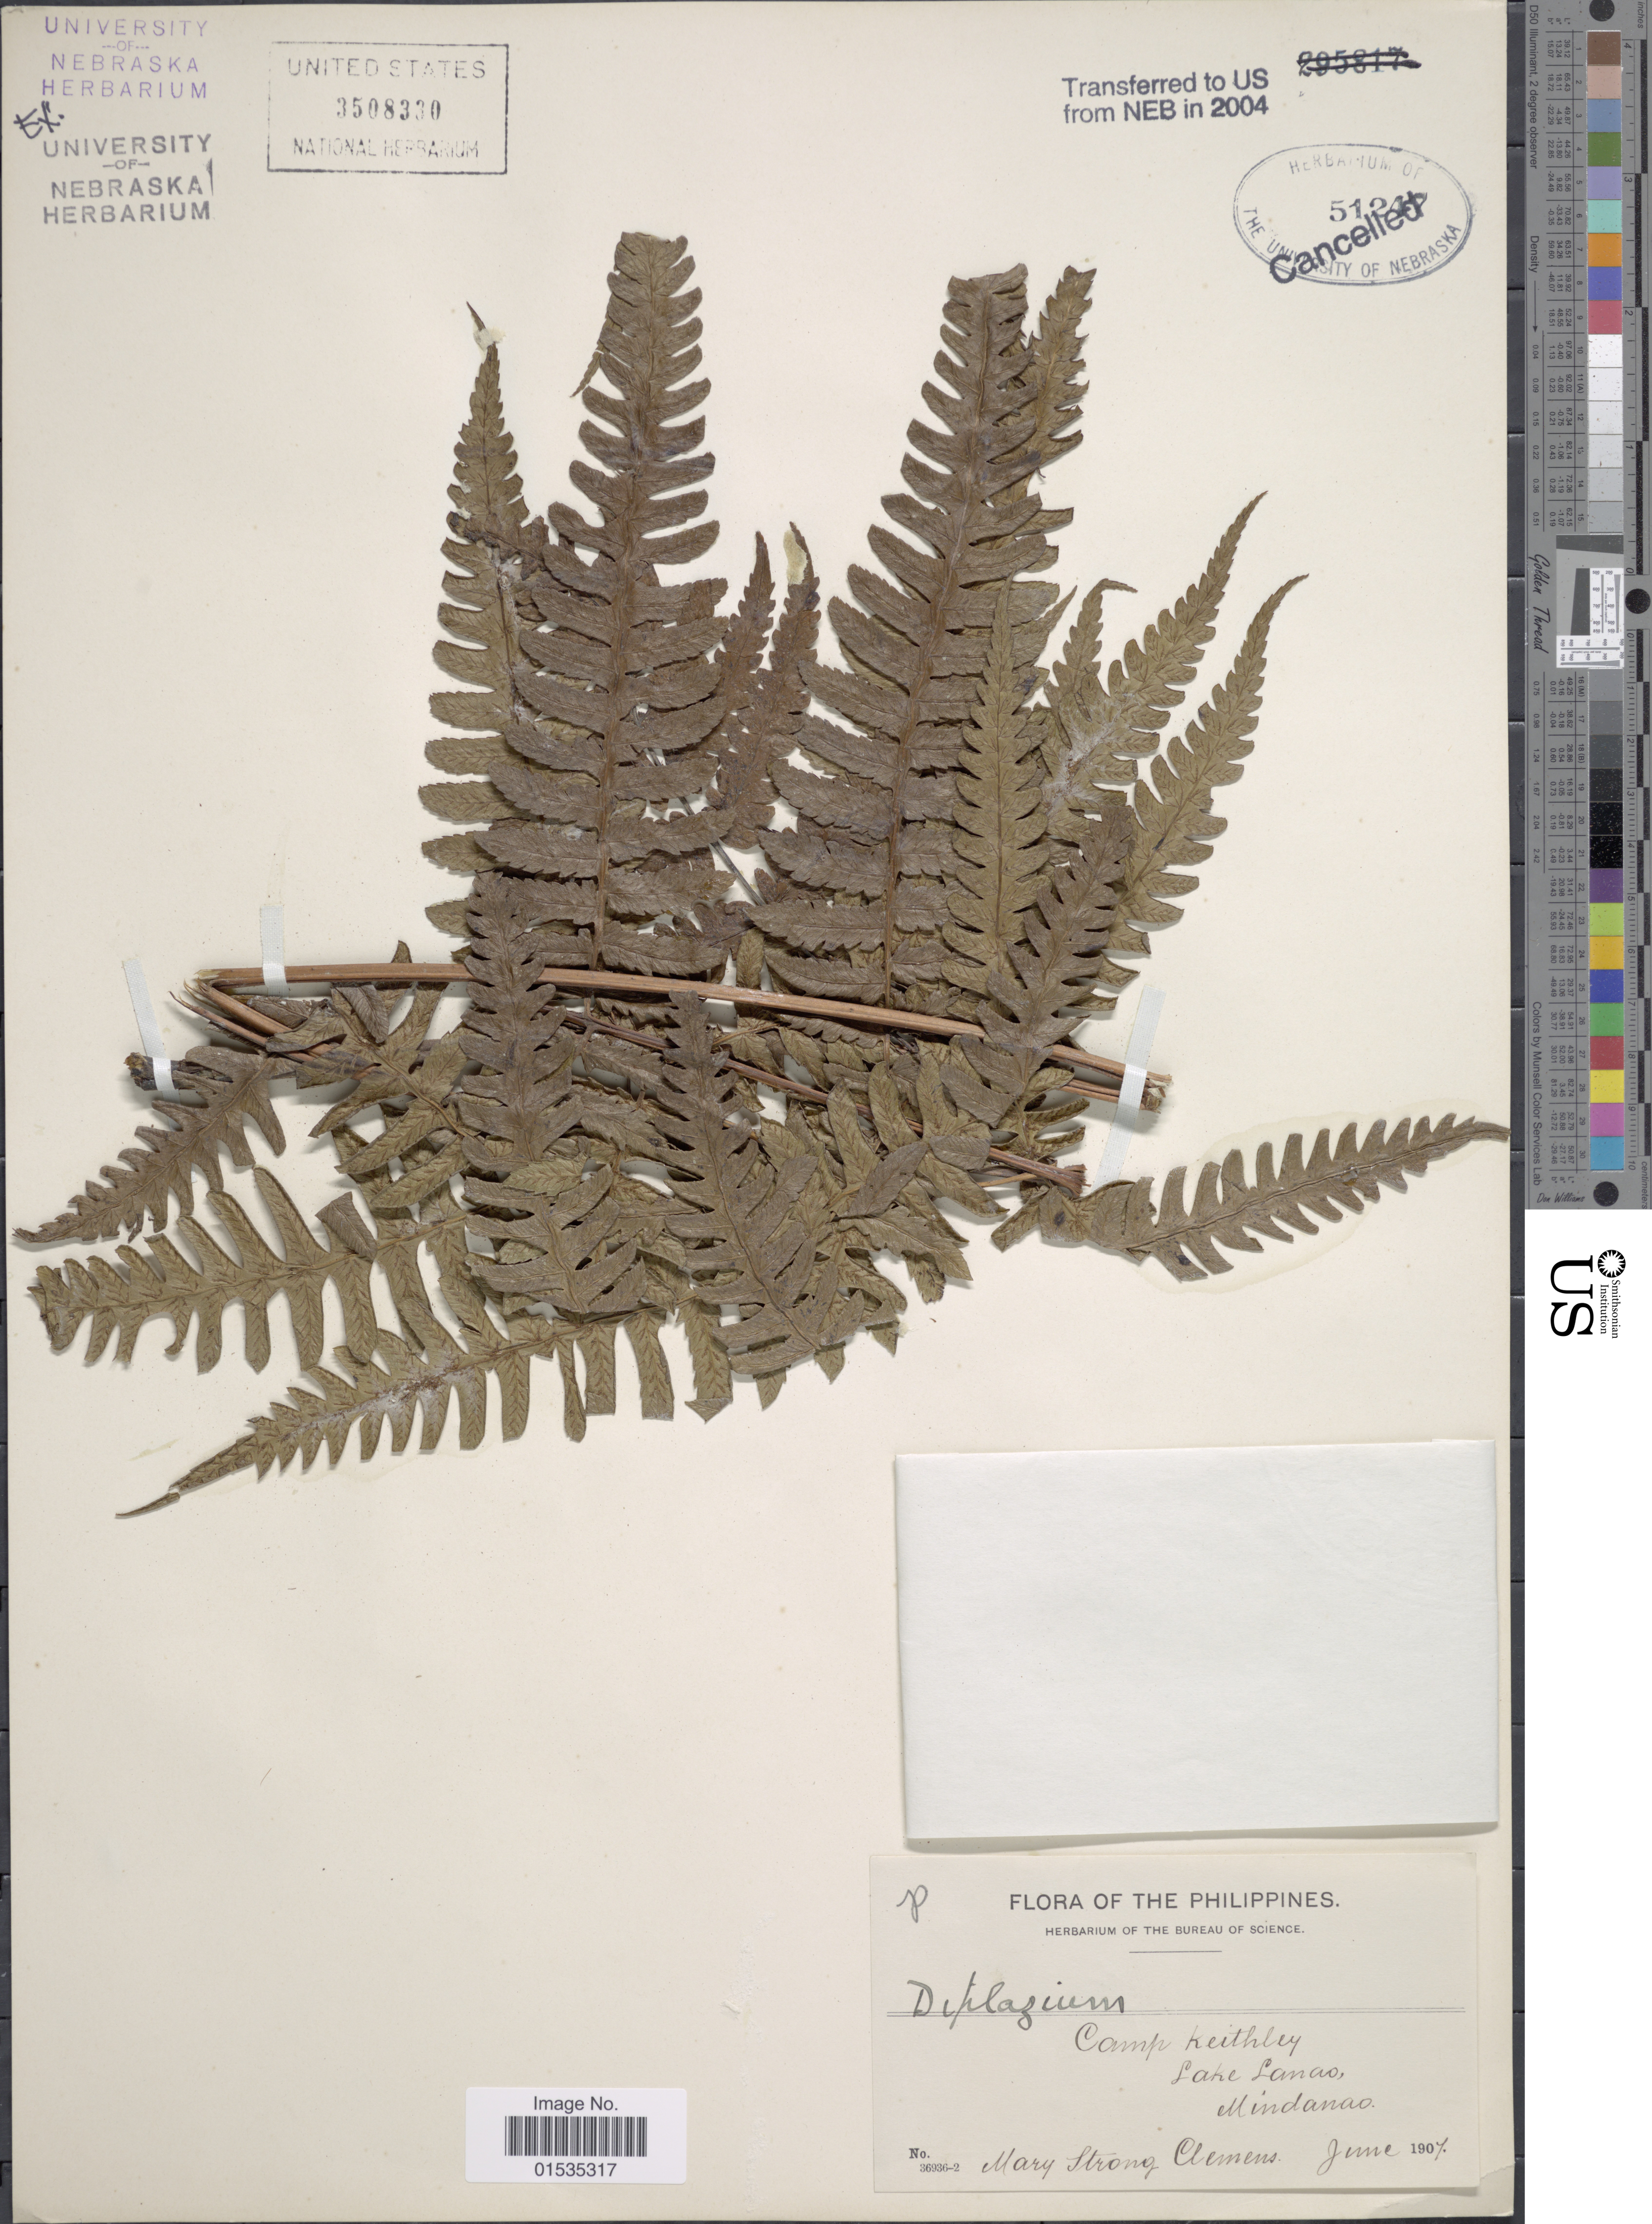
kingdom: Plantae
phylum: Tracheophyta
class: Polypodiopsida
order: Polypodiales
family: Athyriaceae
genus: Diplazium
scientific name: Diplazium sp.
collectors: M. S. Clemens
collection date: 1907-06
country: Philippines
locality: Camp Keithley, Lake Lanao, Mindanao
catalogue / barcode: US 3508330